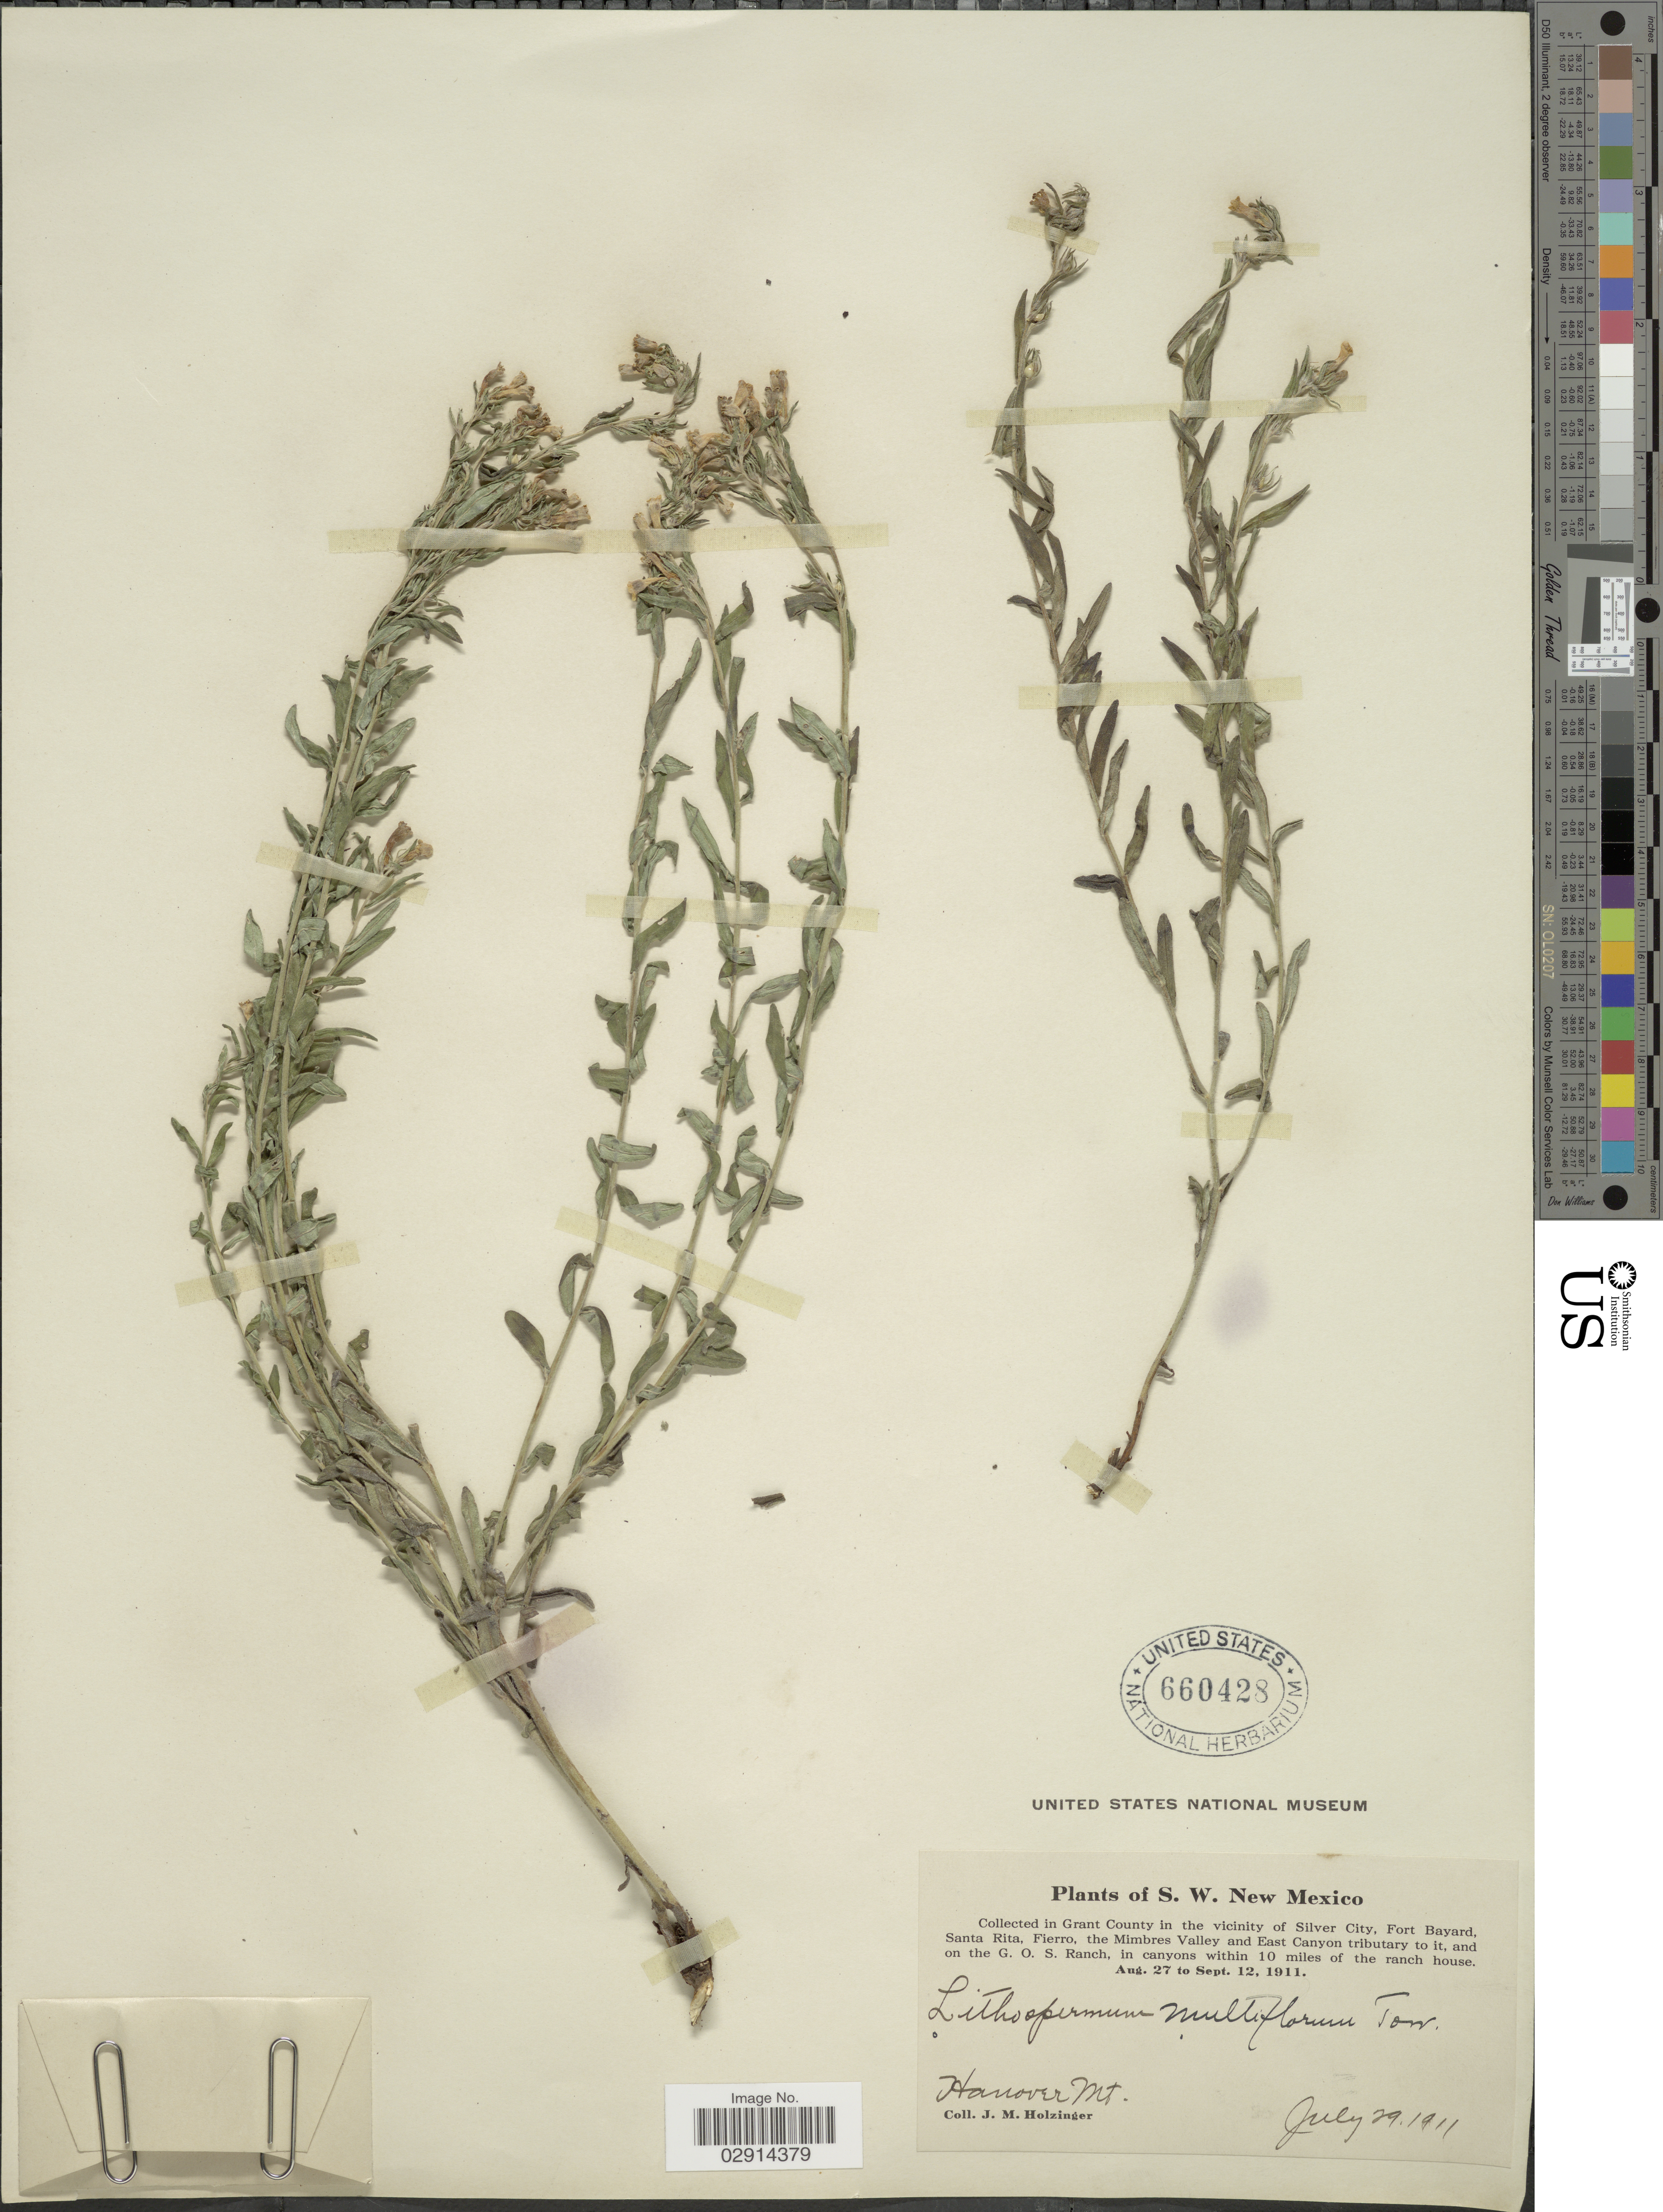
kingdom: Plantae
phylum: Tracheophyta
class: Magnoliopsida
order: Boraginales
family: Boraginaceae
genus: Lithospermum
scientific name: Lithospermum multiflorum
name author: Torr. ex A. Gray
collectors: J. M. Holzinger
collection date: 1911-07-29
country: United States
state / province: New Mexico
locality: S.W. New Mexico, in Grant County in the vicinity of Silver City, Fort Bayard, Santa Rita, Fierro, the Mimbres Valley and East Canyon tributary to it, and the G.O.S. Ranch, in canyons within 10 miles of the ranch house, Hanover My.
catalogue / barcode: US 660428